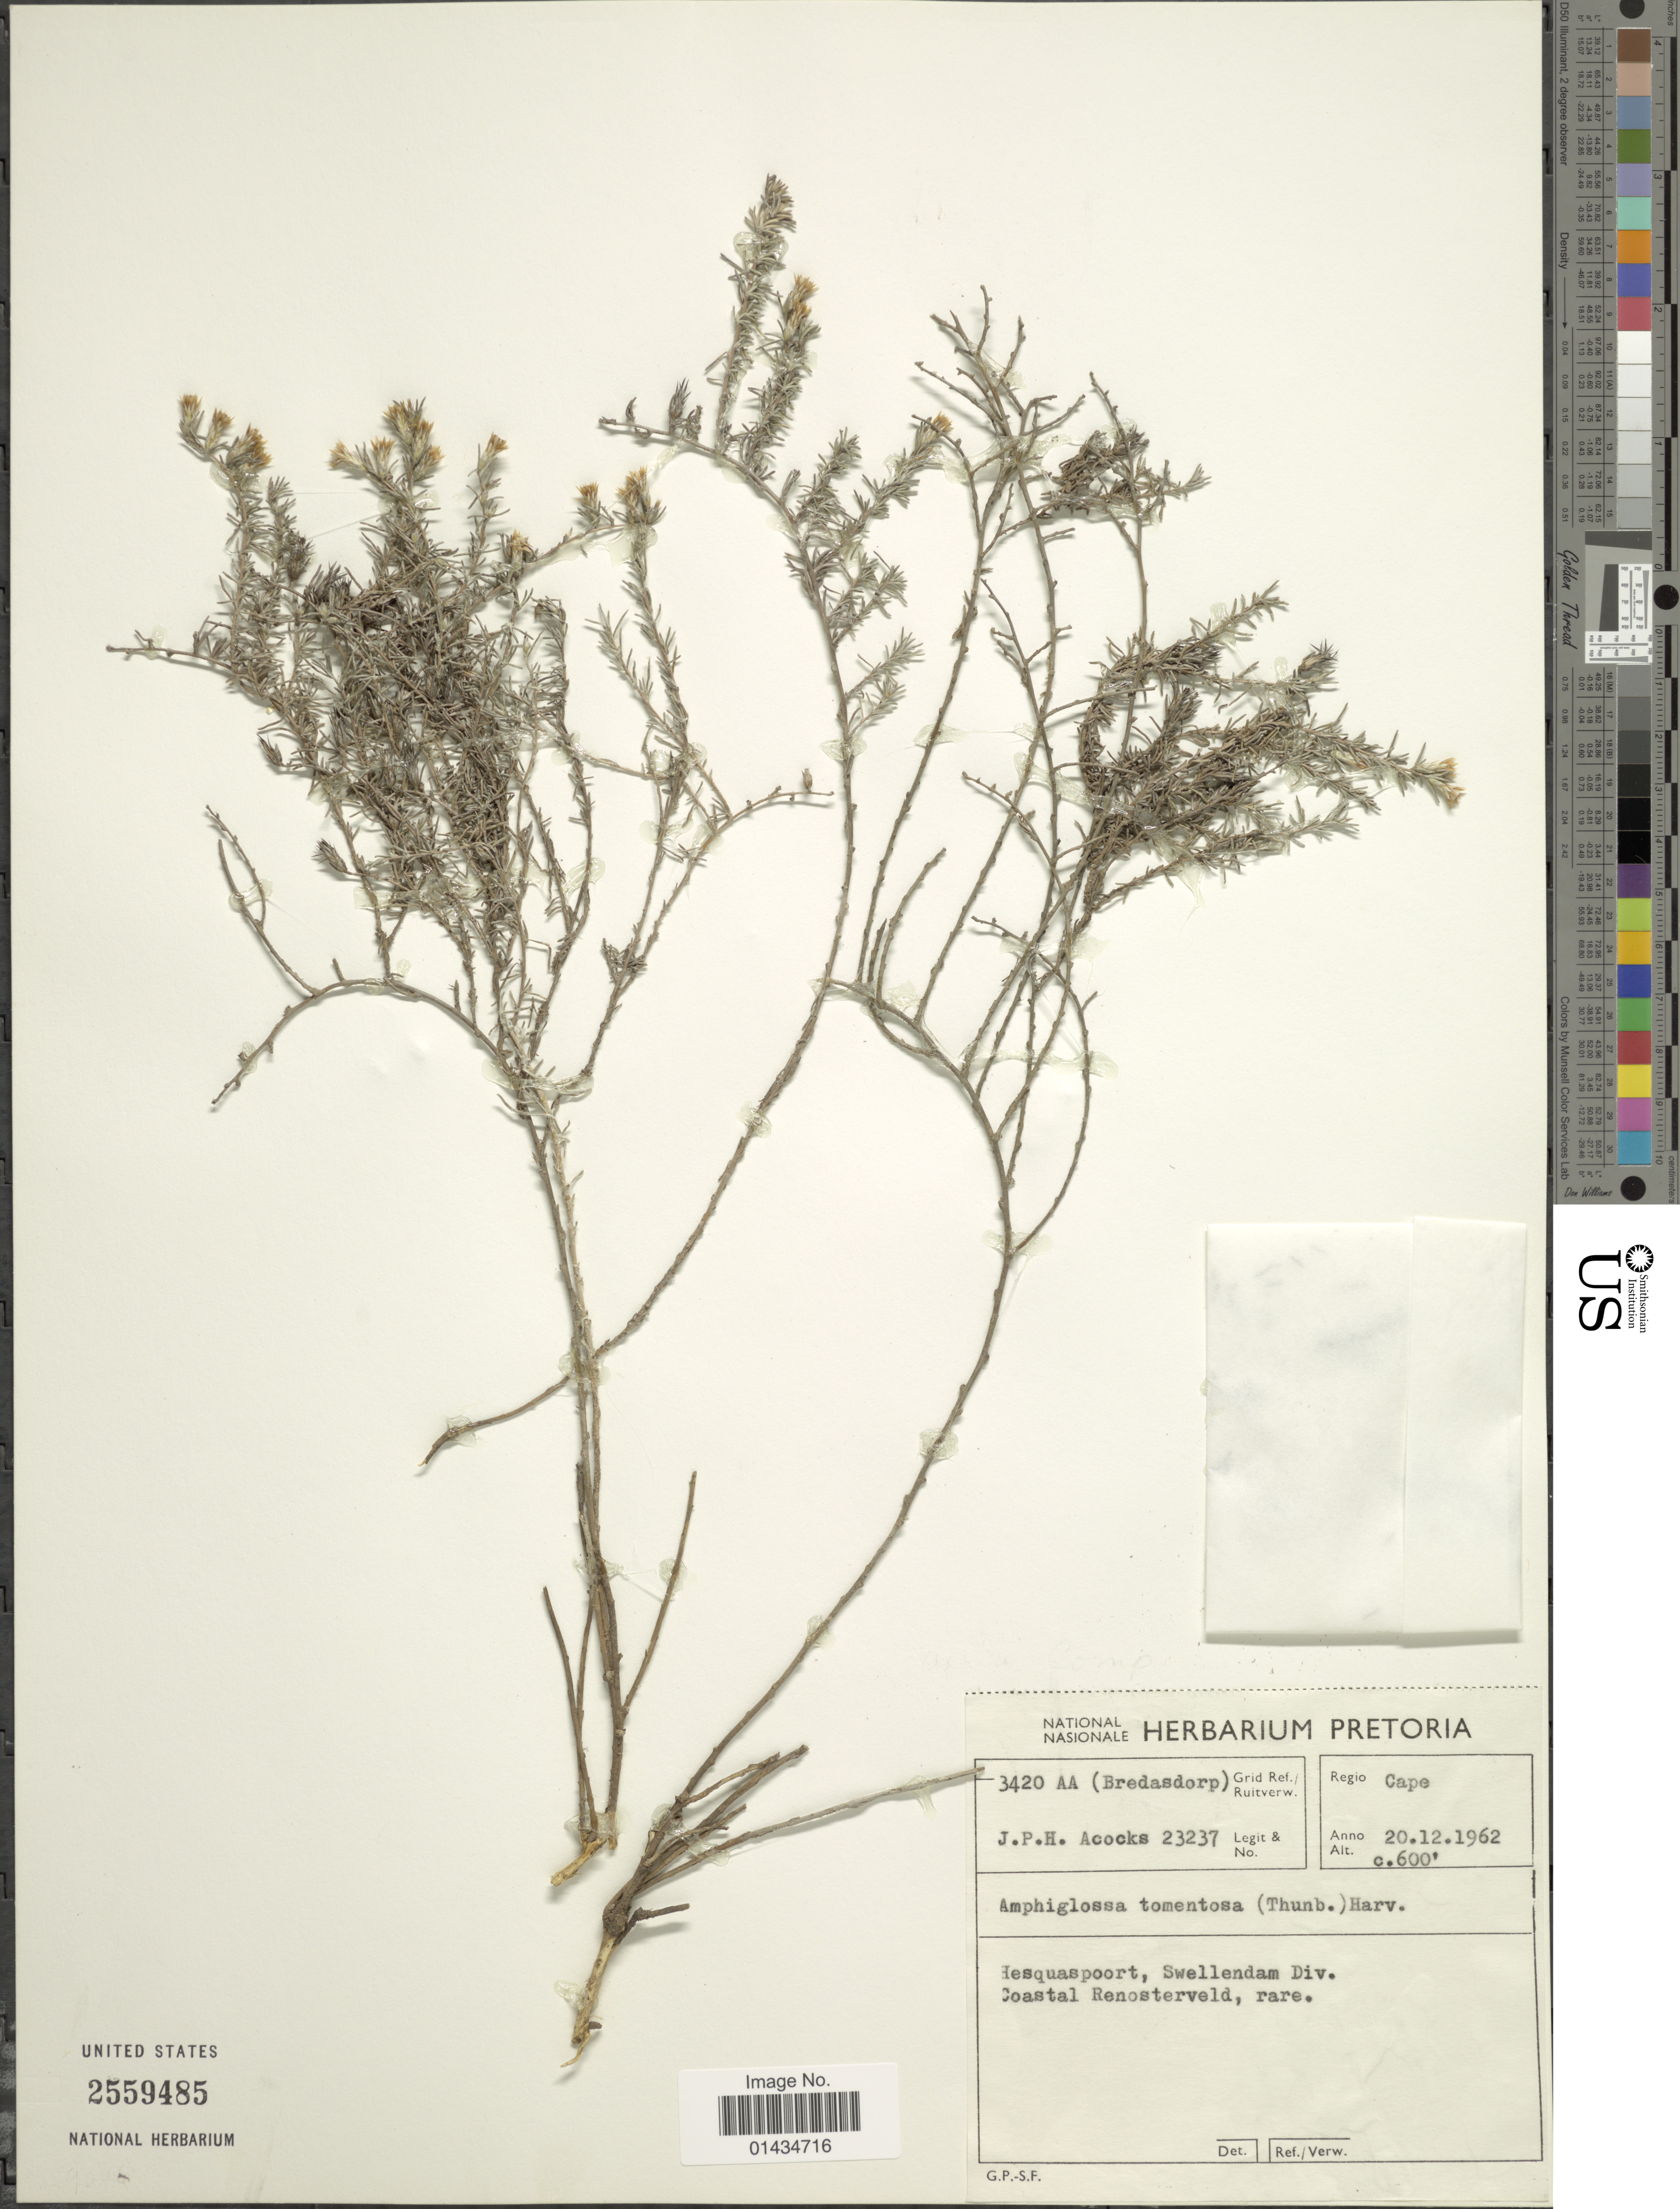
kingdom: Plantae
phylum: Tracheophyta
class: Magnoliopsida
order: Asterales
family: Asteraceae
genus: Amphiglossa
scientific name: Amphiglossa tomentosa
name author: (Thunb.) Harv.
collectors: J. P. Acocks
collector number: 23237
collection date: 1962-12-20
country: South Africa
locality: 3420 AA (Breadsdorp), regio Cape, Hesquaspoort, Swellendam Div., Coastal Roosterveld, rare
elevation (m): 183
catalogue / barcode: US 2559485